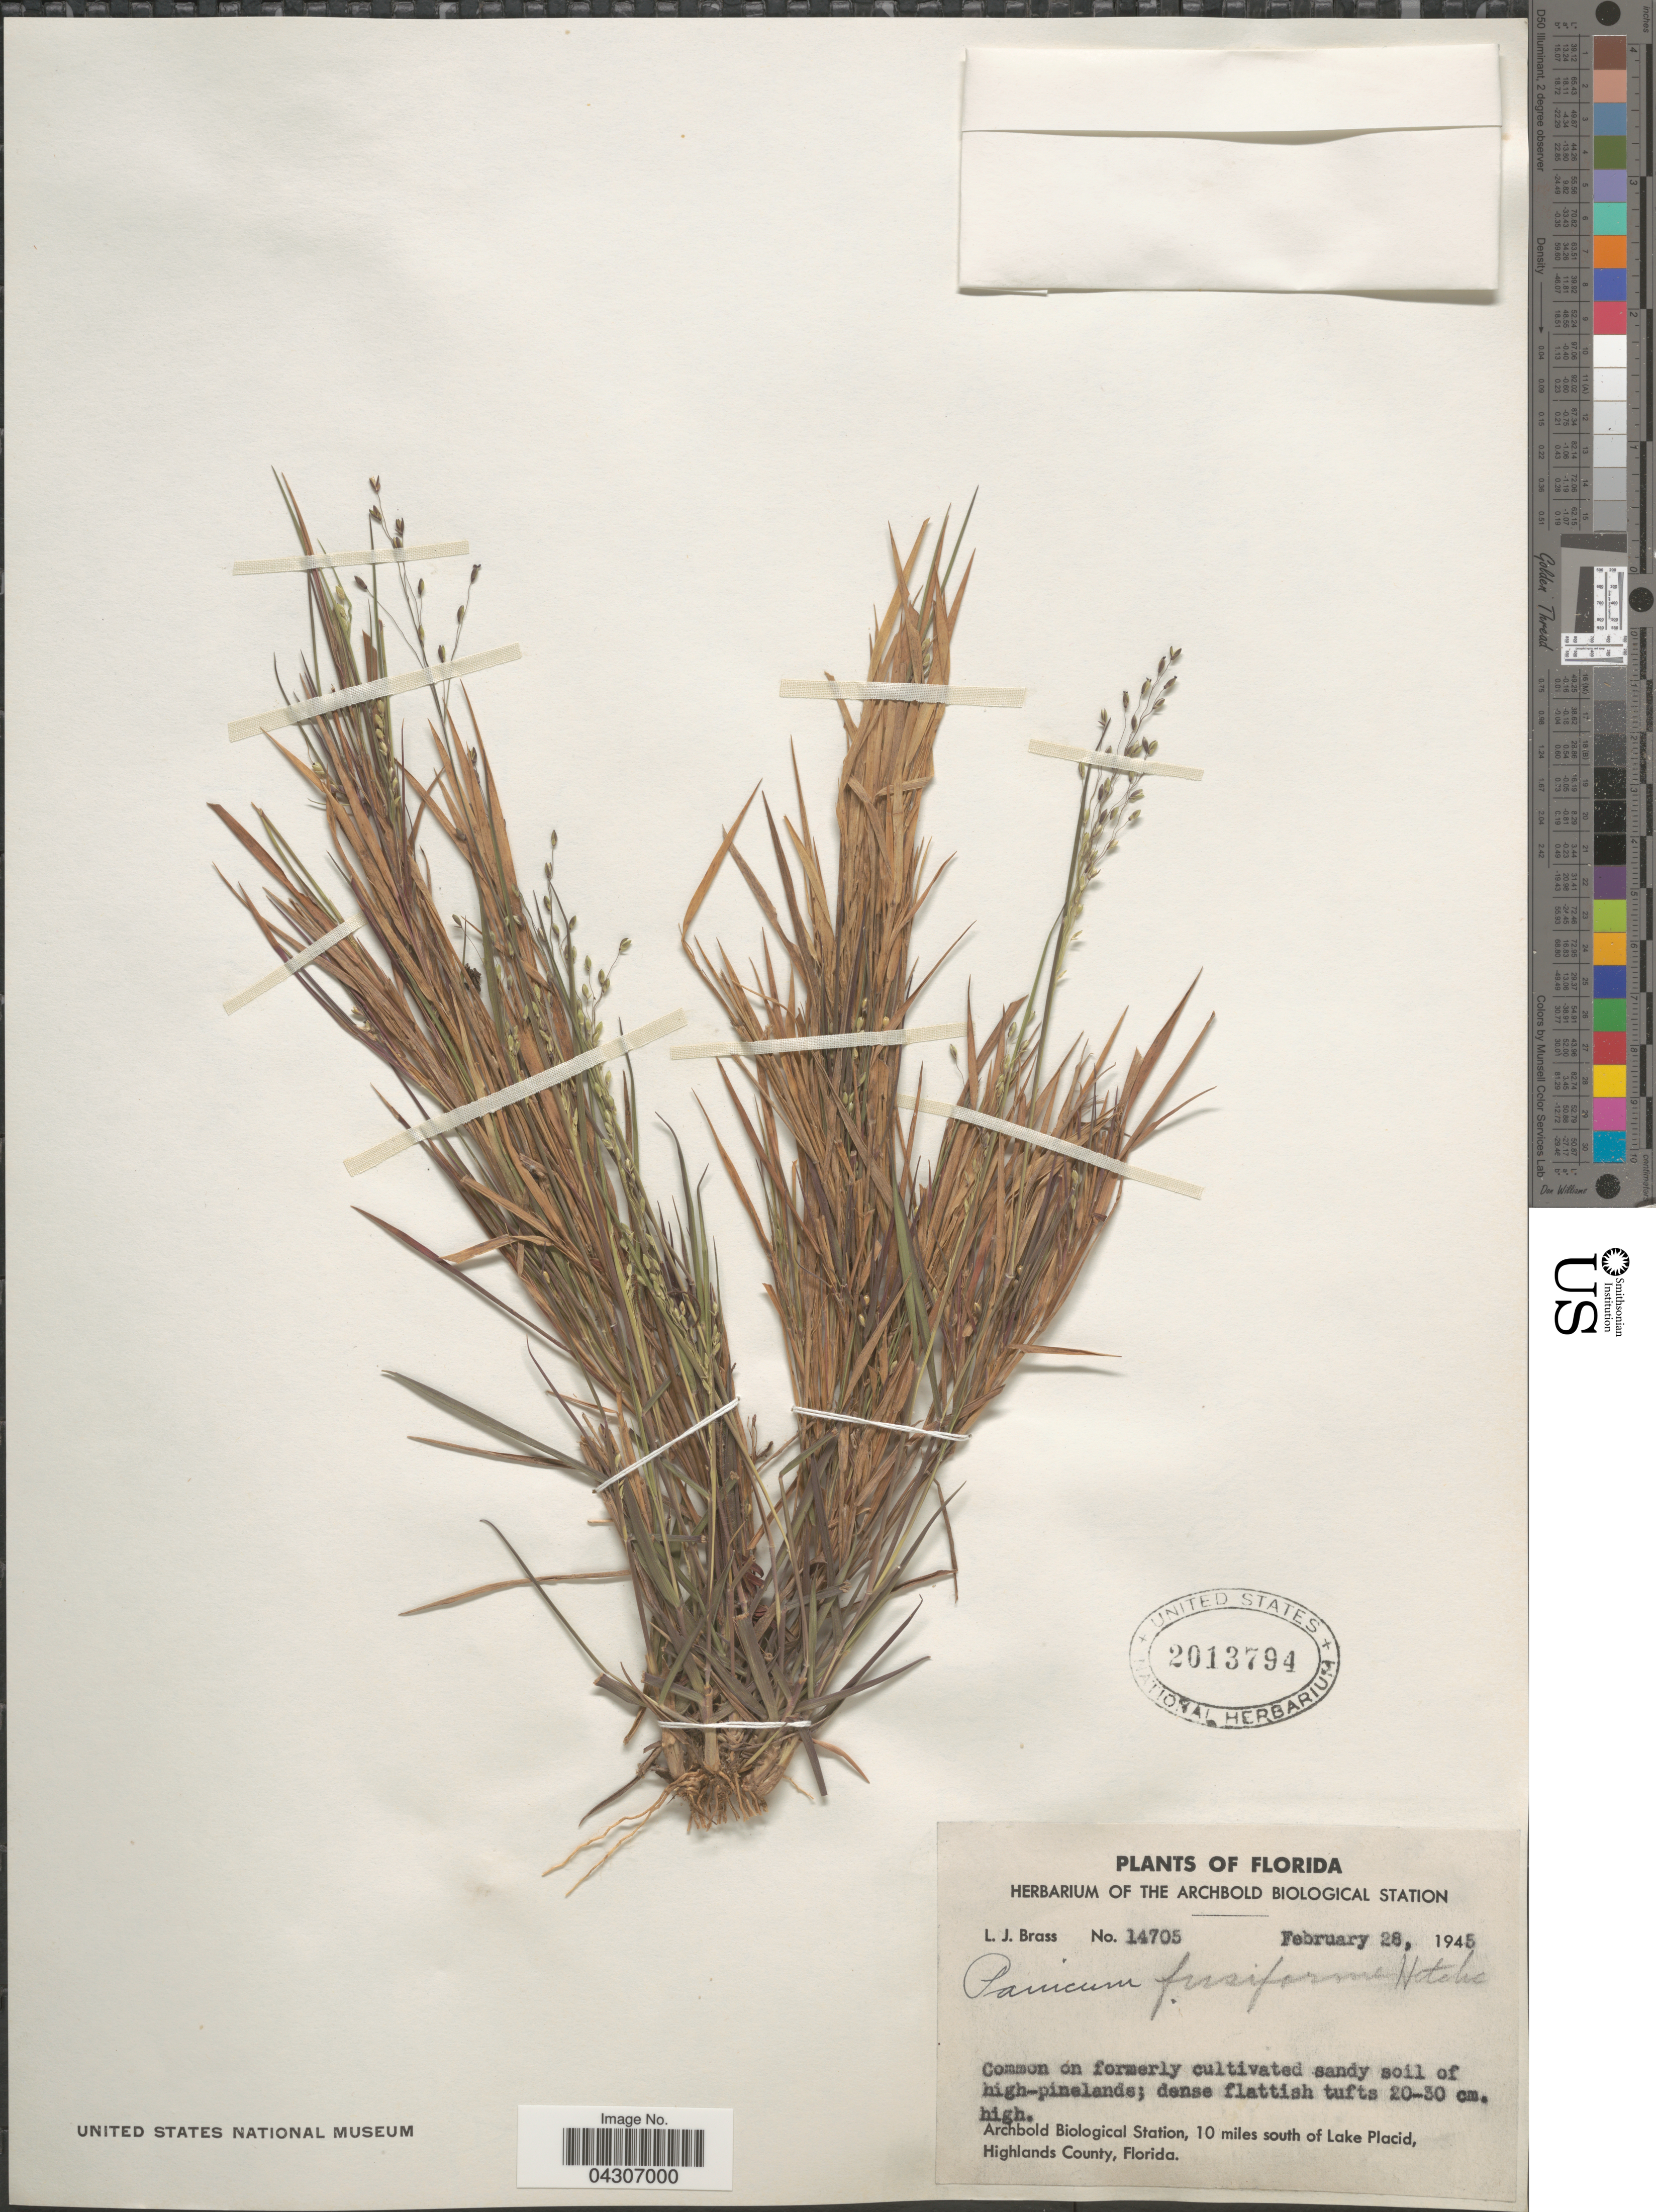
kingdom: Plantae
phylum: Tracheophyta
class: Liliopsida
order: Poales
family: Poaceae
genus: Dichanthelium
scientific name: Dichanthelium aciculare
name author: (Desv. ex Poir.) Gould & C.A. Clark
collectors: L. J. Brass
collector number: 14705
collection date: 1945-02-28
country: United States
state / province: Florida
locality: Archbold Biological Station, 10 miles south of Lake Placid, Highlands County.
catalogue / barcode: US 2013794